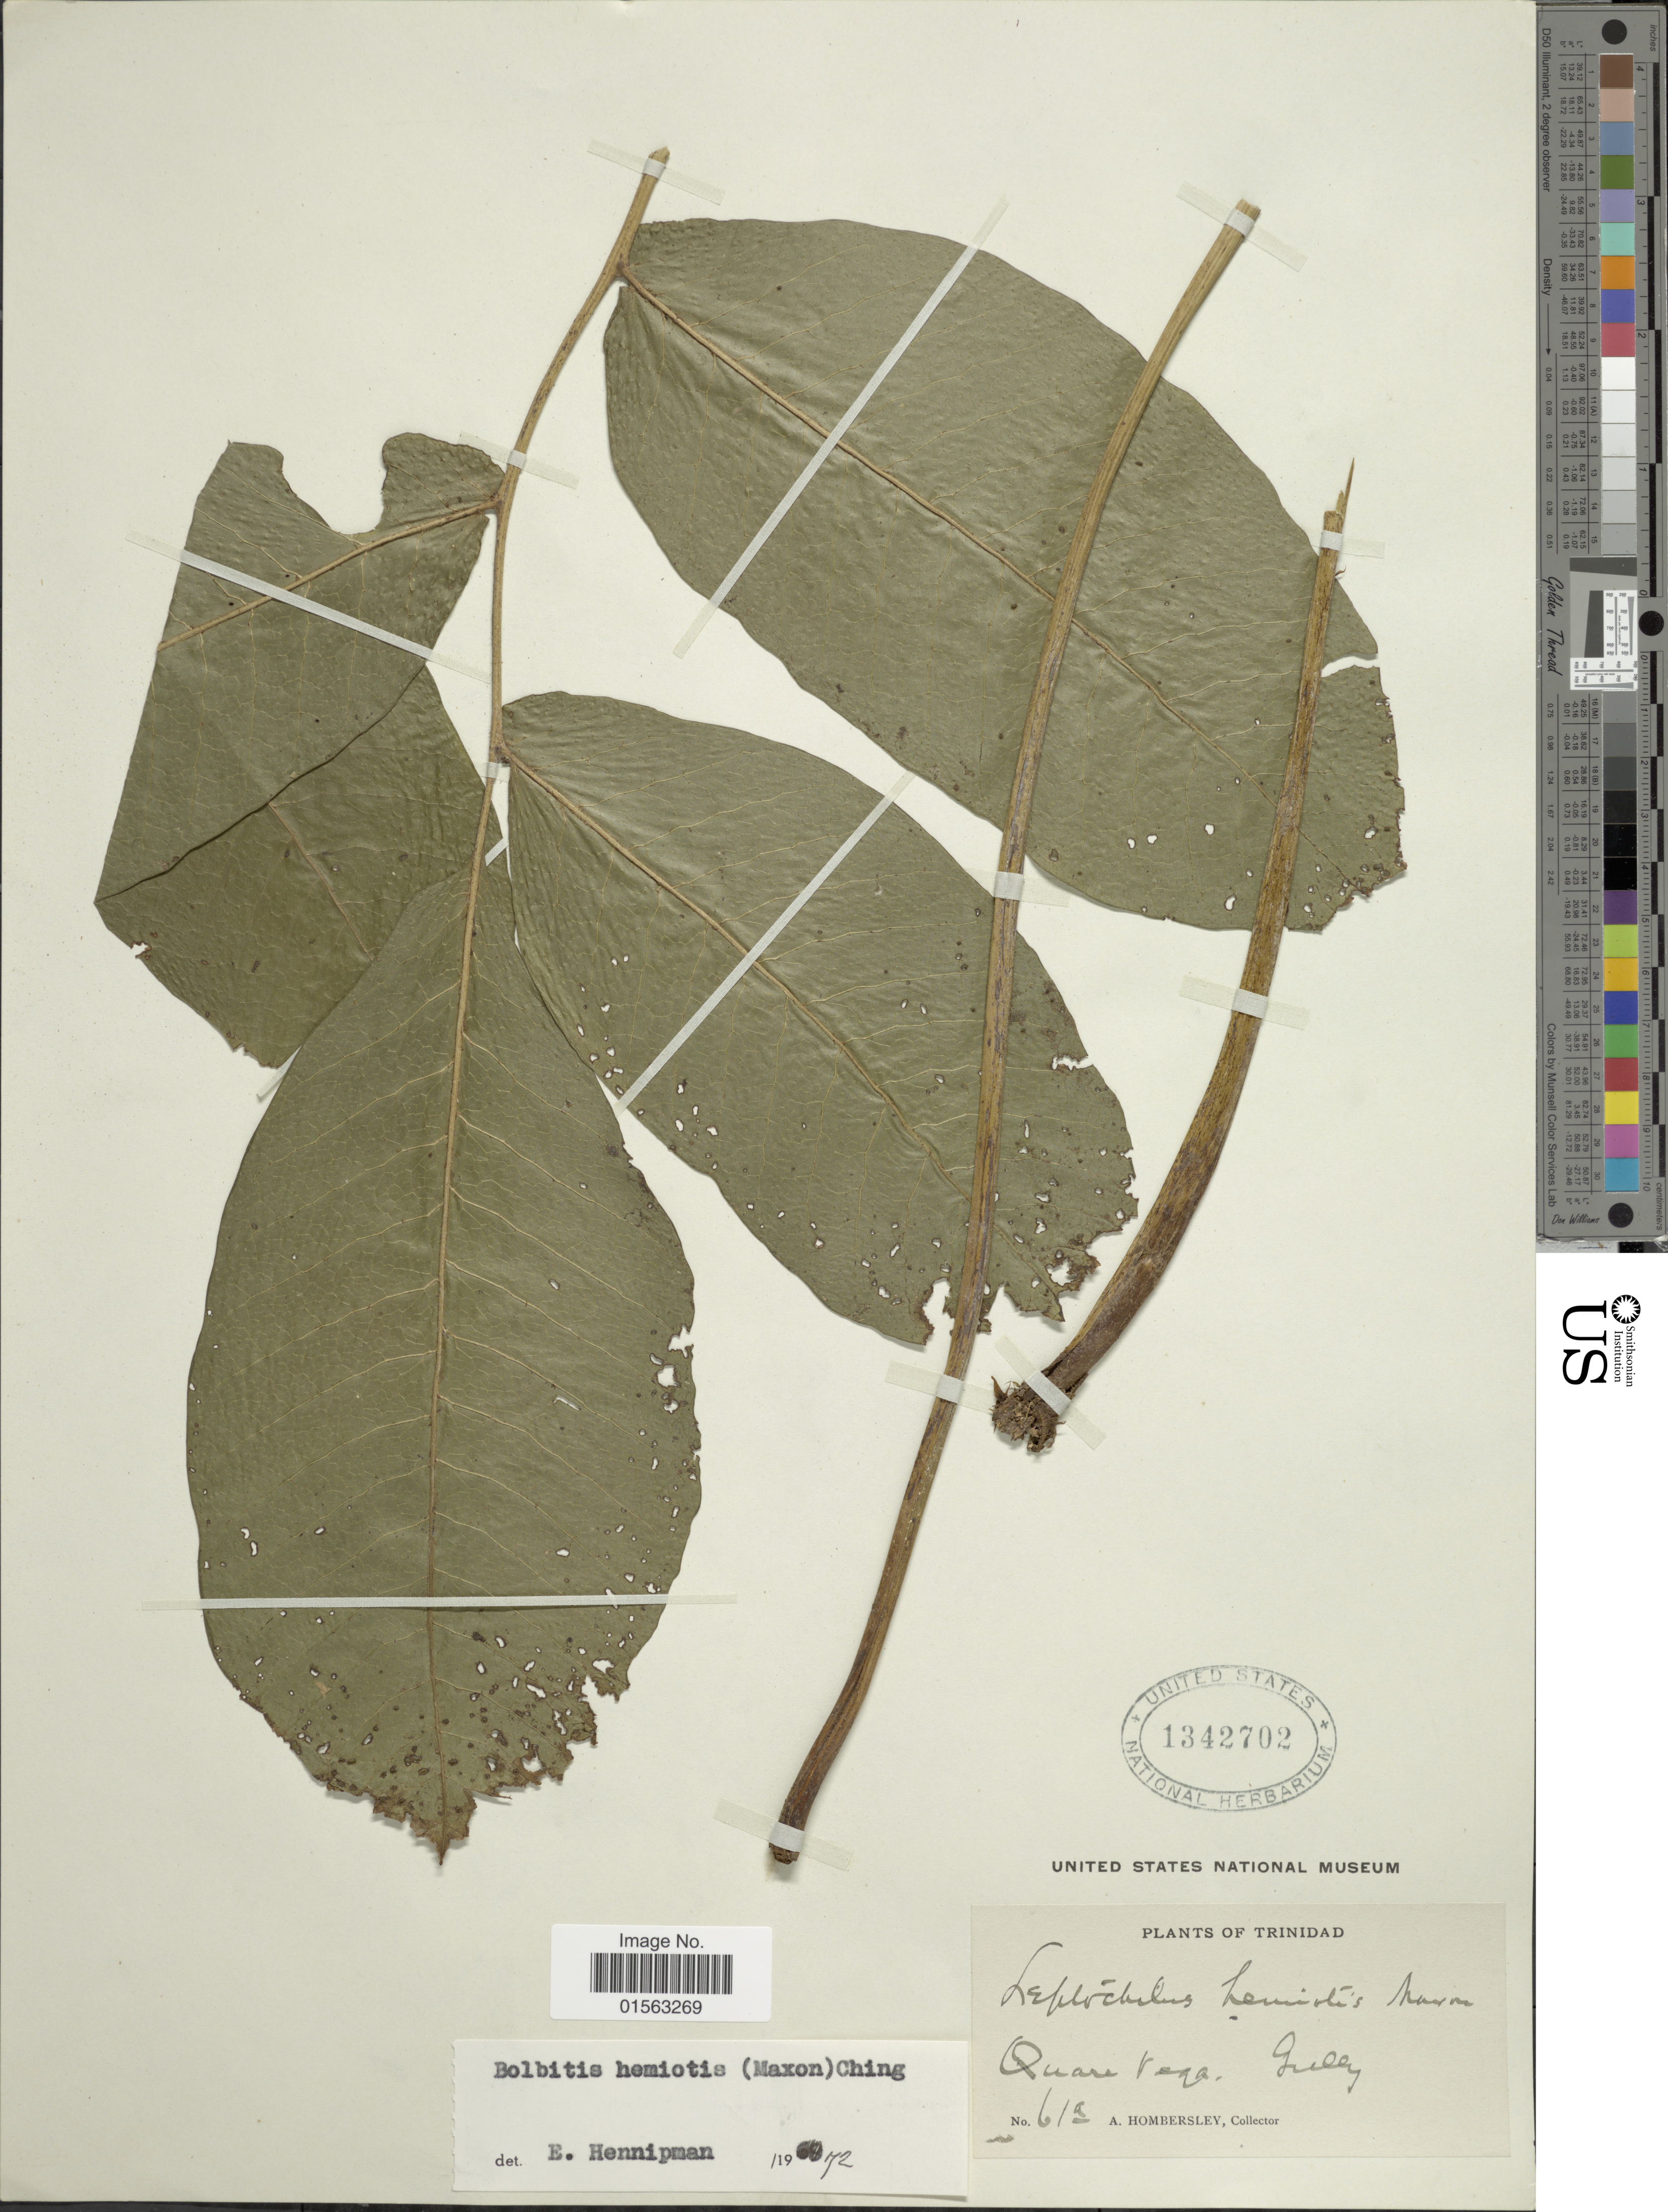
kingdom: Plantae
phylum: Tracheophyta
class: Polypodiopsida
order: Polypodiales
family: Dryopteridaceae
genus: Mickelia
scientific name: Mickelia hemiotis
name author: (Maxon) R.C. Moran et al.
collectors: A. Hombersley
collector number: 61a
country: Trinidad and Tobago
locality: Trinidad, Quare rega, Gulley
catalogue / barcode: US 1342702